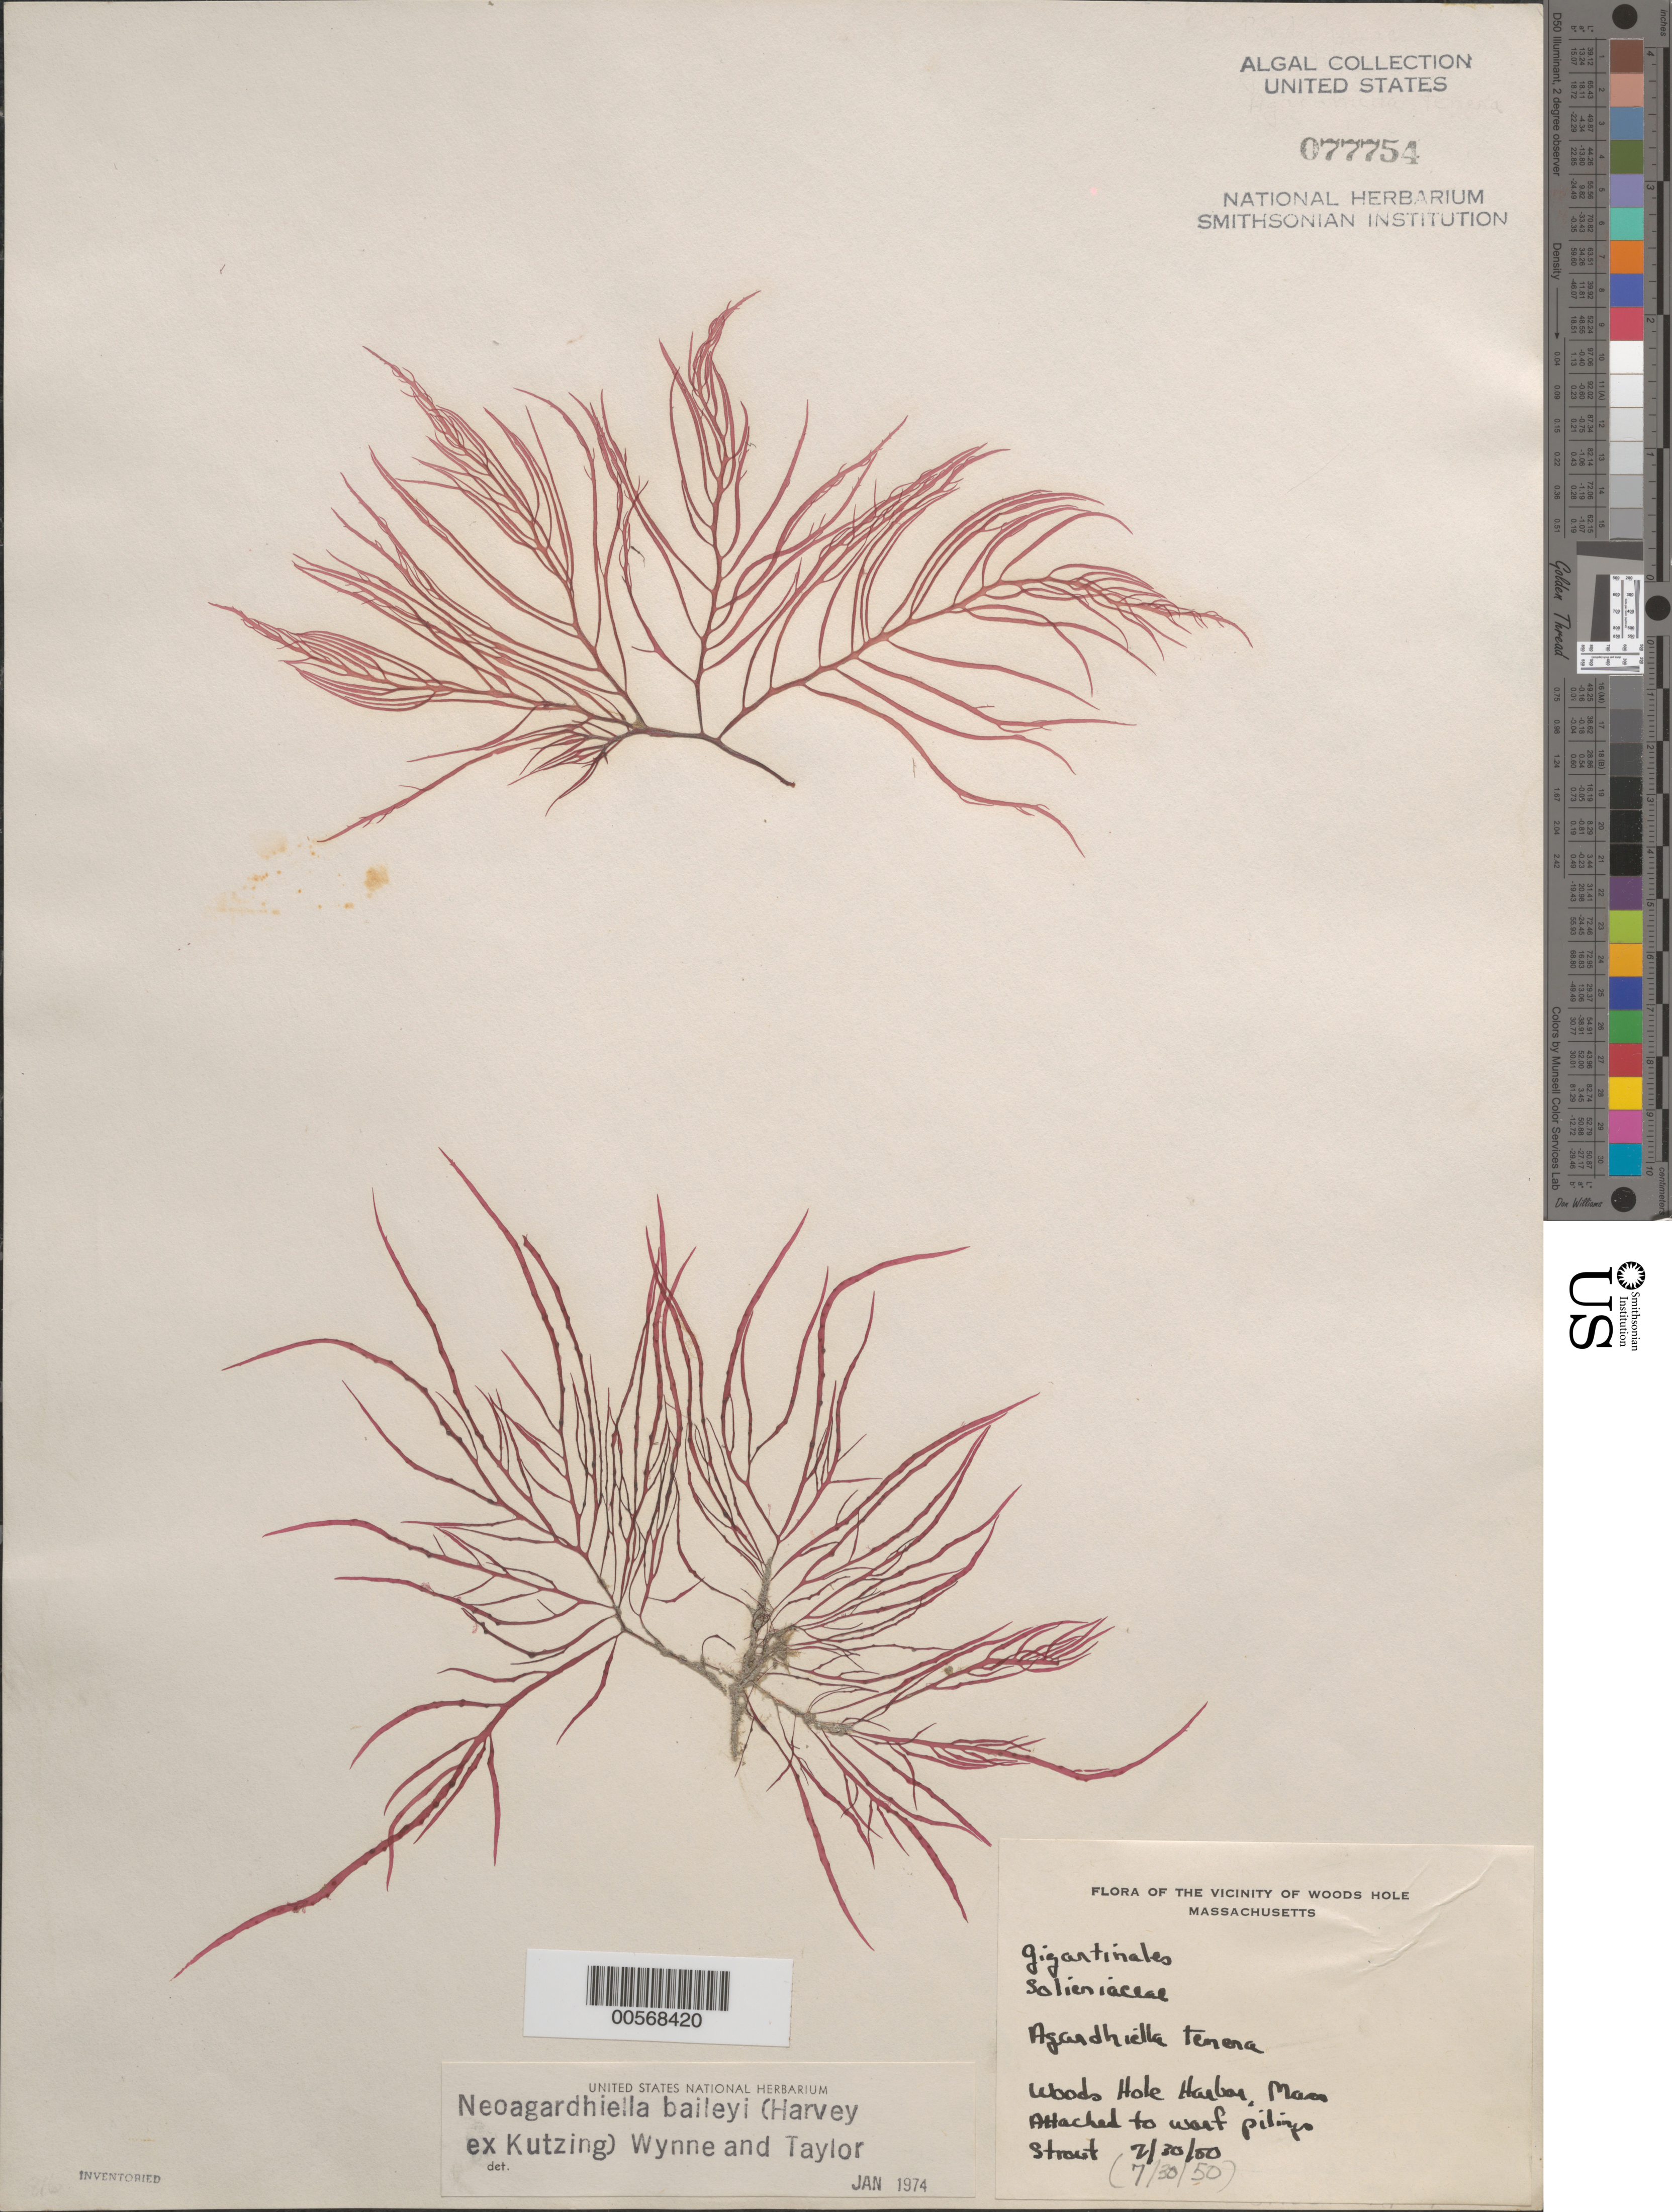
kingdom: Plantae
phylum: Rhodophyta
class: Florideophyceae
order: Gigartinales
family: Solieriaceae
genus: Agardhiella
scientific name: Agardhiella subulata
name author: (C. Agardh) G.T.Kraft & M.J. Wynne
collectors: P. Strout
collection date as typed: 30 Jul 1950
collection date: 1950-07-30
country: United States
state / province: Massachusetts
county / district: Barnstable County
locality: Woods Hole Harbor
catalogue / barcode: US 77754